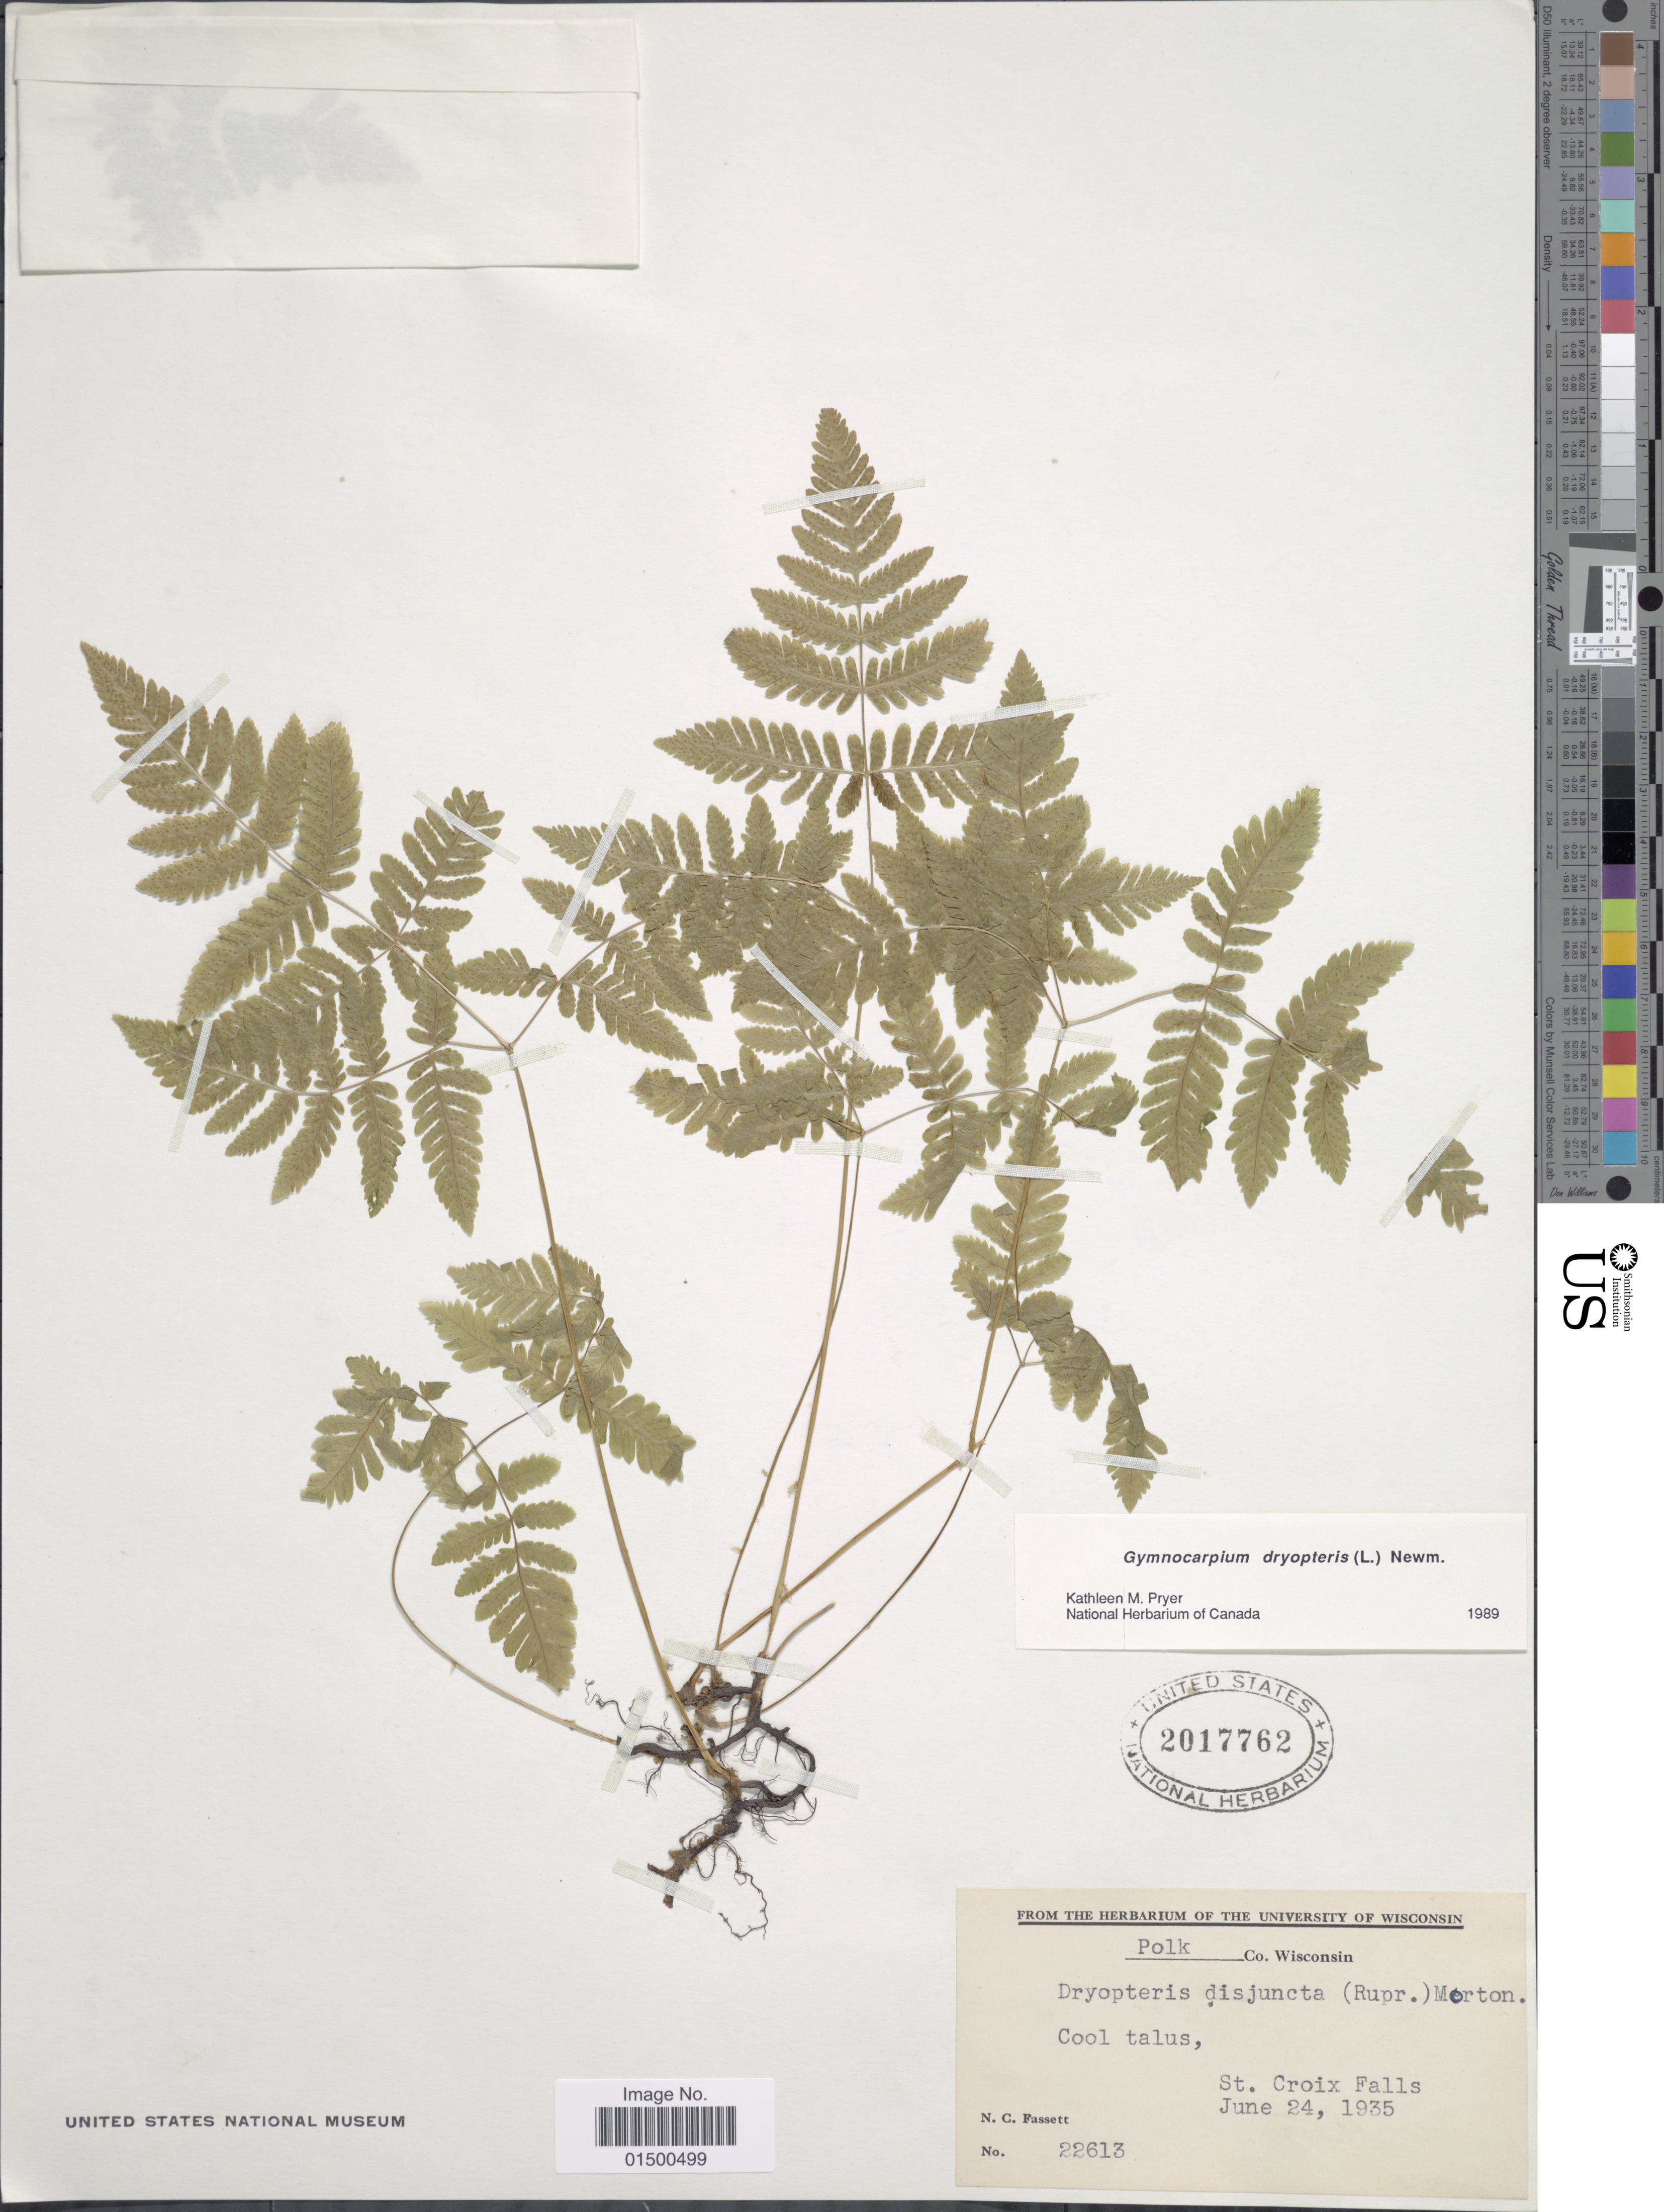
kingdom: Plantae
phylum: Tracheophyta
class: Polypodiopsida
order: Polypodiales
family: Cystopteridaceae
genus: Gymnocarpium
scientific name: Gymnocarpium dryopteris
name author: (L.) Newman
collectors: N. C. Fassett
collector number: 22613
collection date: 1935-06-24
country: United States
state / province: Wisconsin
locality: Polk co., St. Croix Falls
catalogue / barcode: US 2017762